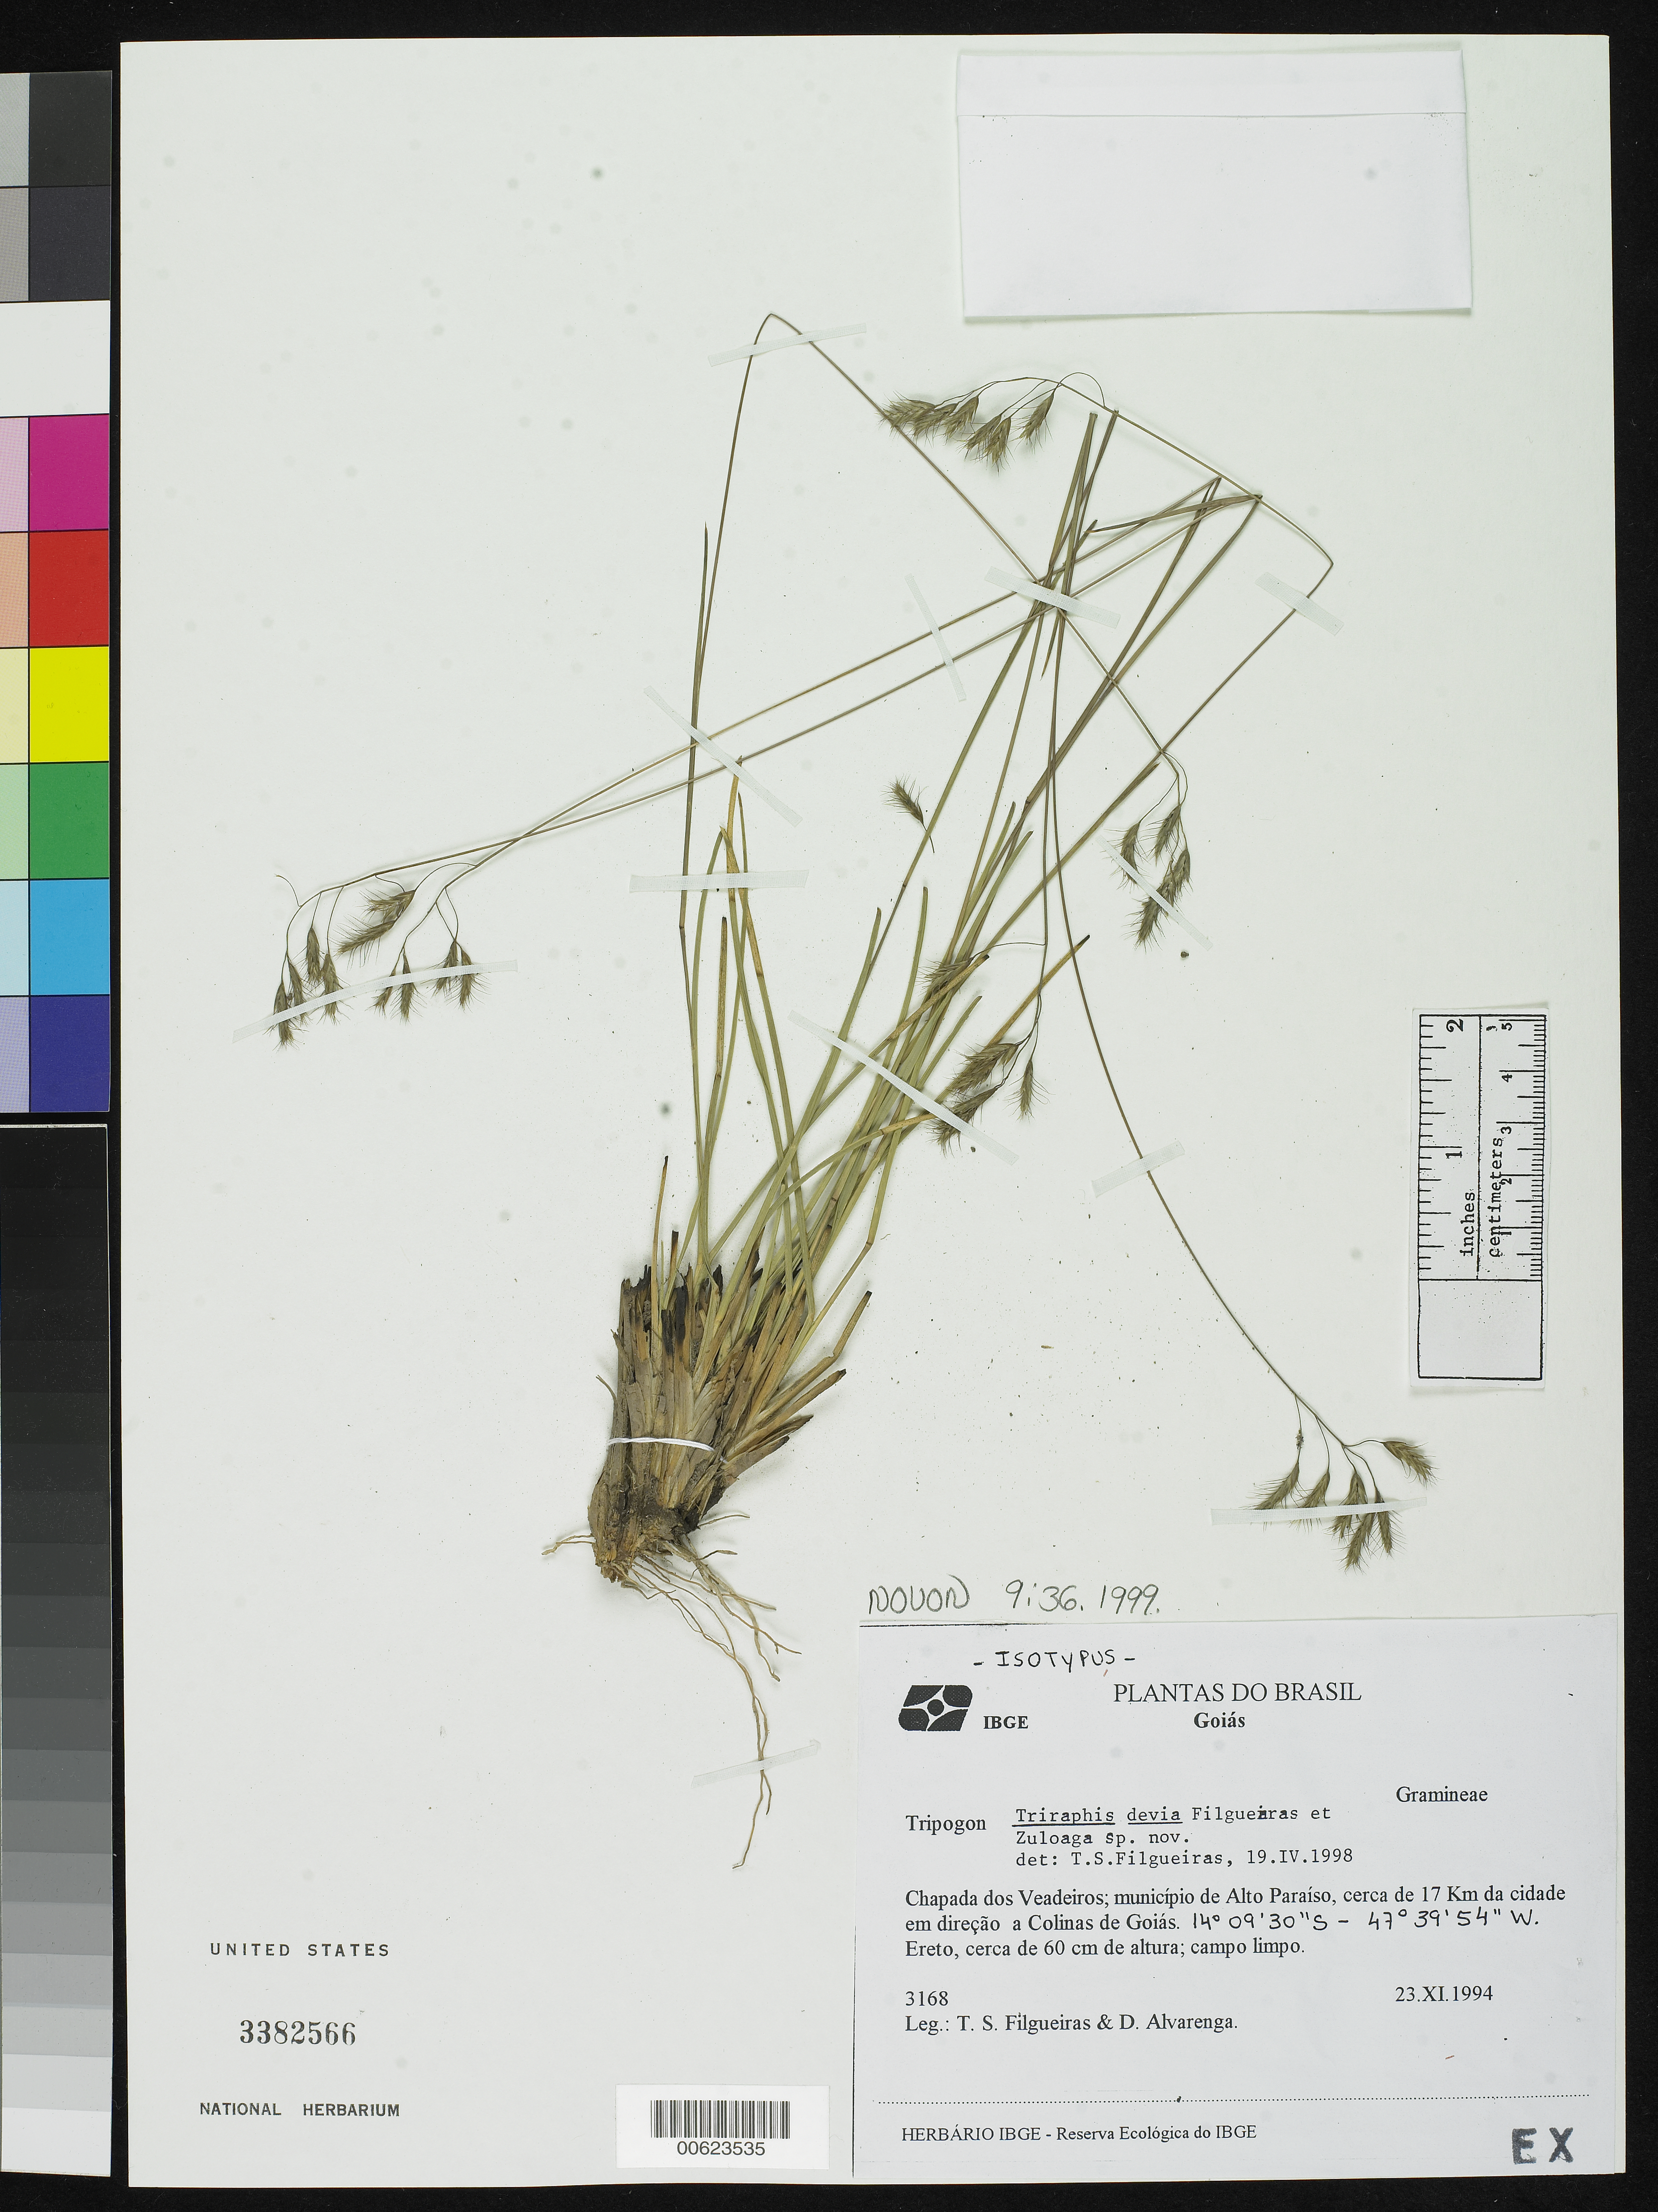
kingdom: Plantae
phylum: Tracheophyta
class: Liliopsida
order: Poales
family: Poaceae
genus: Triraphis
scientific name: Triraphis devia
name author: Filg. & Zuloaga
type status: Isotype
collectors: T. S. Filgueiras & D. Alvarenga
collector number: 3168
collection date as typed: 23 Nov 1994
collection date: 1994-11-23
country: Brazil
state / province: Goiás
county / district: Alto Paraiso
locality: Chapada dos Veadeiros, cerca de 17 km de cidade em direcao a colinas de Goiás. [Chapada dos Veadeiros, about 17 km from the city in the direction of the hills of Goiás.]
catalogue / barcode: US 3382566